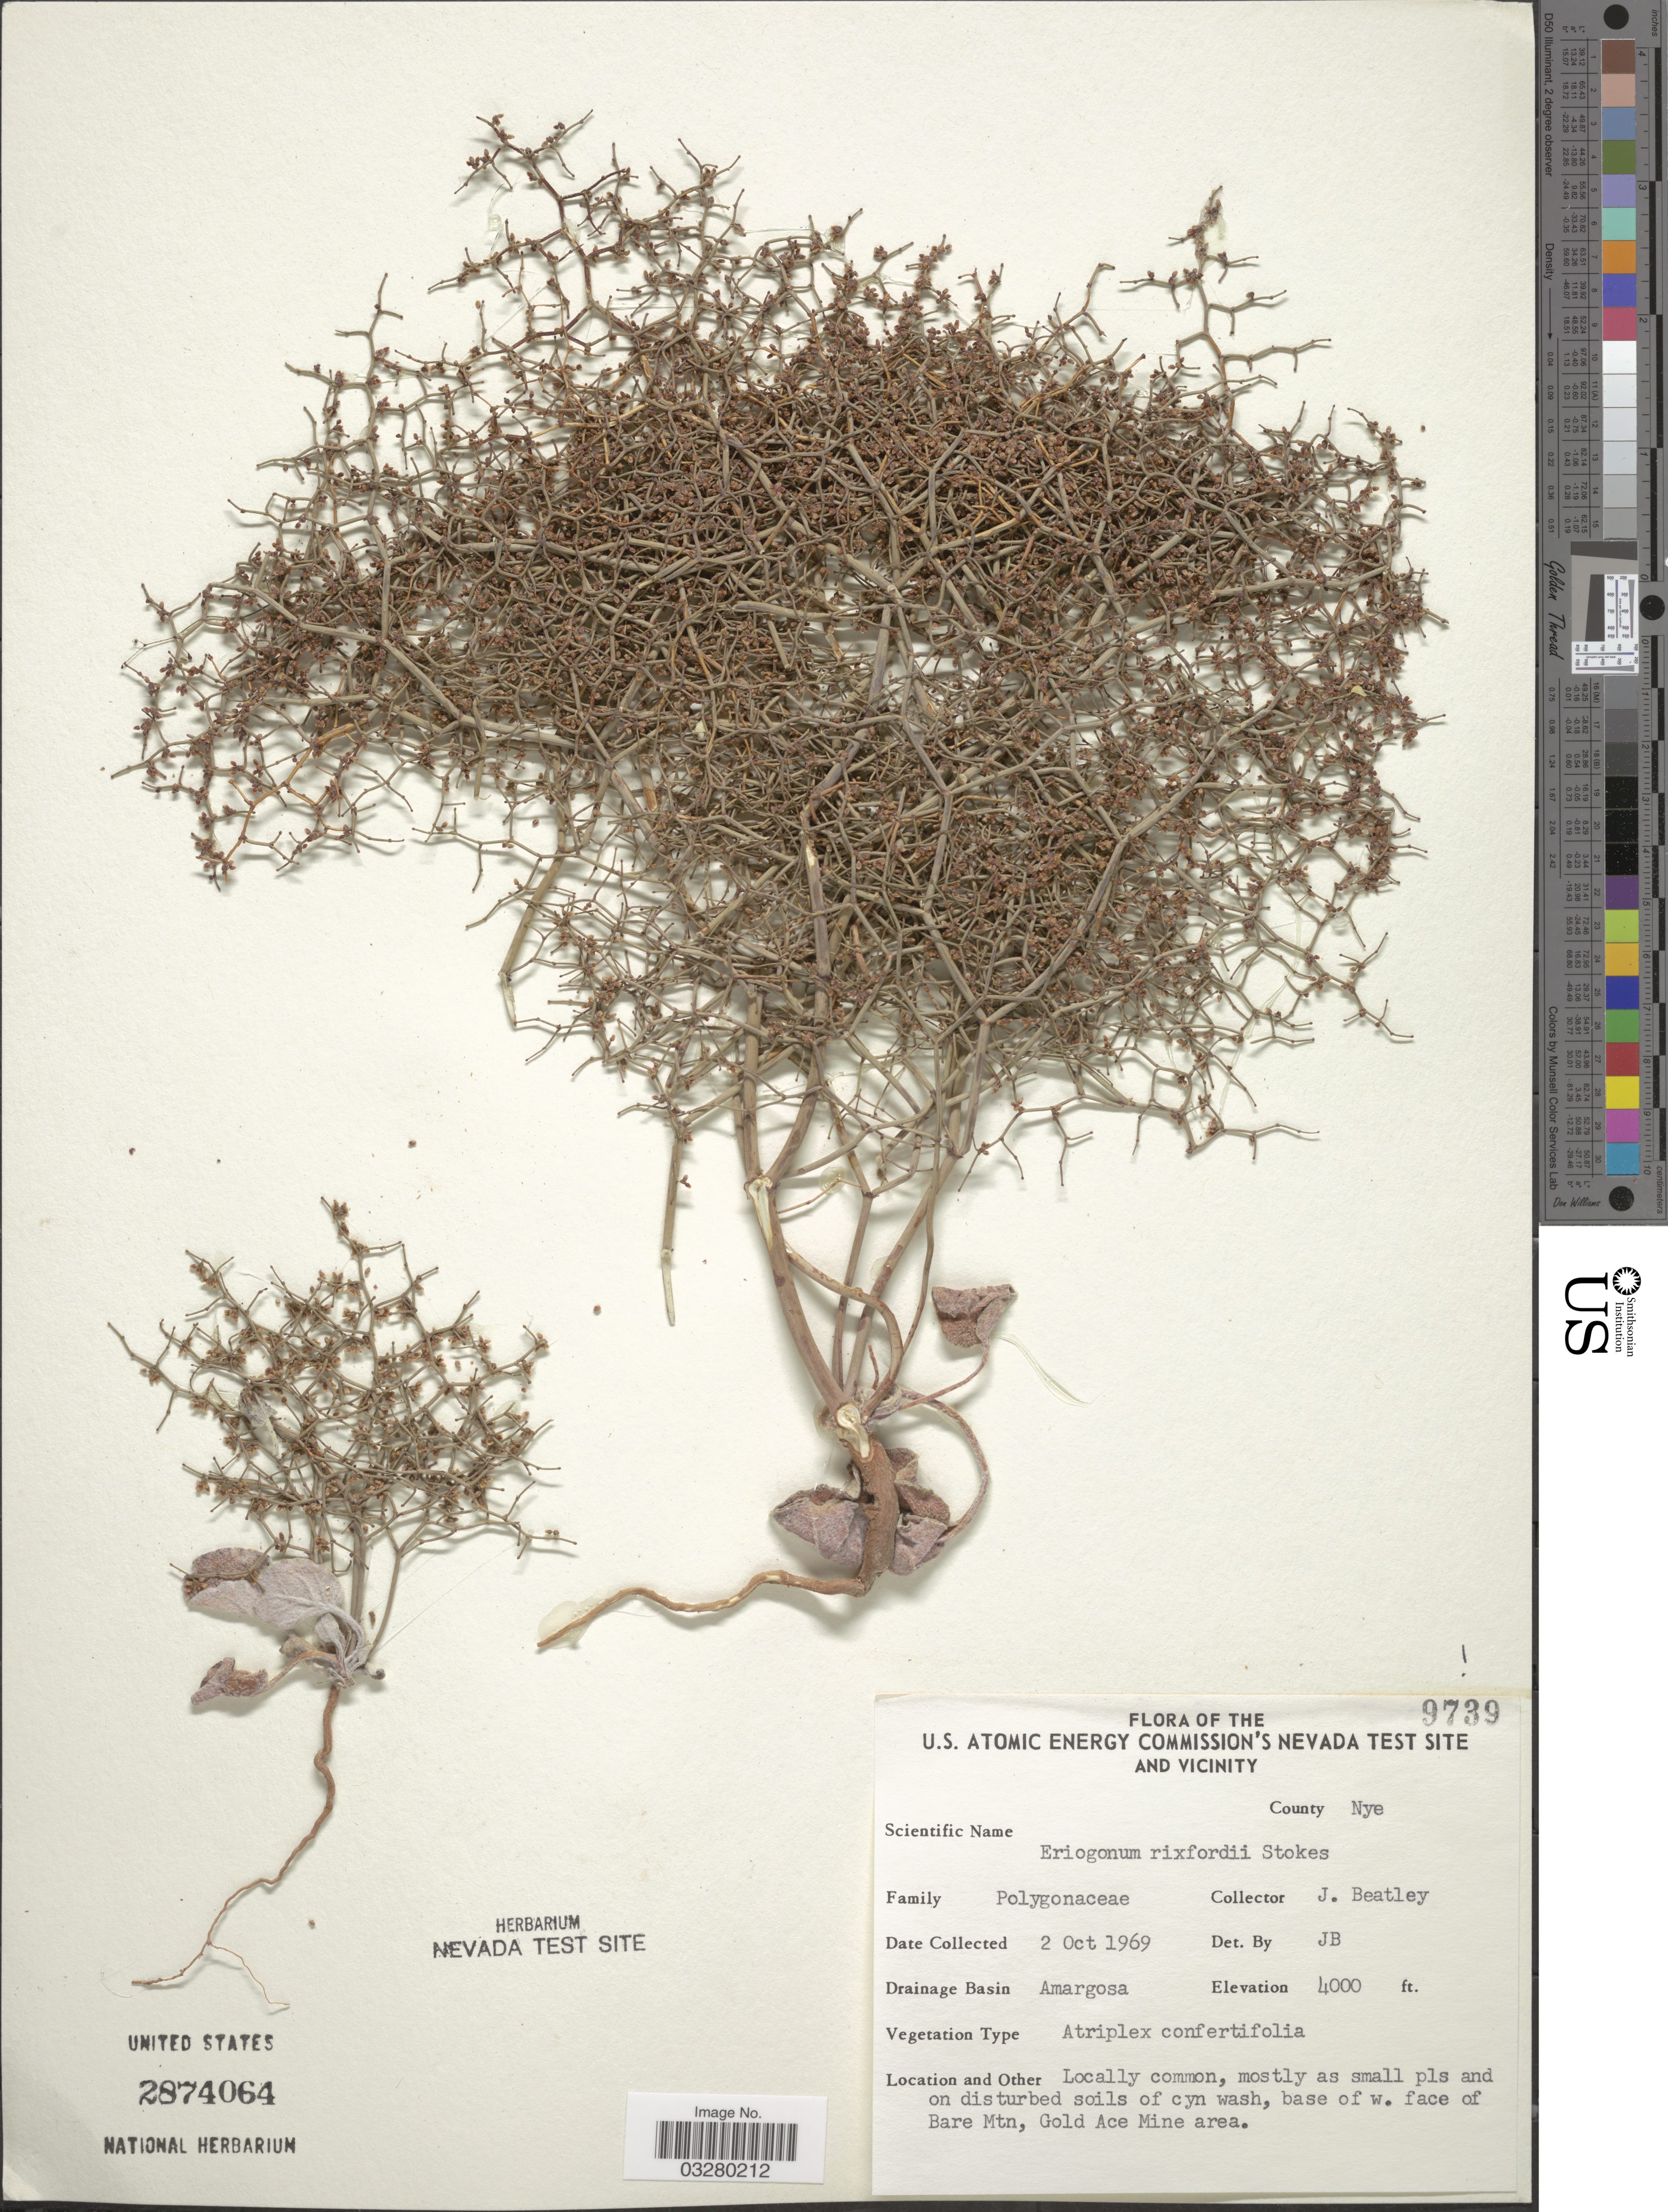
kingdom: Plantae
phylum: Tracheophyta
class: Magnoliopsida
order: Caryophyllales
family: Polygonaceae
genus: Eriogonum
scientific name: Eriogonum rixfordii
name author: S. Stokes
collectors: J. C. Beatley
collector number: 9739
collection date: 1969-10-02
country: United States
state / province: Nevada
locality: U.S. Atomic Energy Commission's Nevada Test Site and Vicinity. County Nye. Drainage Basin Amargosa. Base of w. face of Bare Mtn, Gold Ace Mine area.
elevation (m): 1219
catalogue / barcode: US 2874064